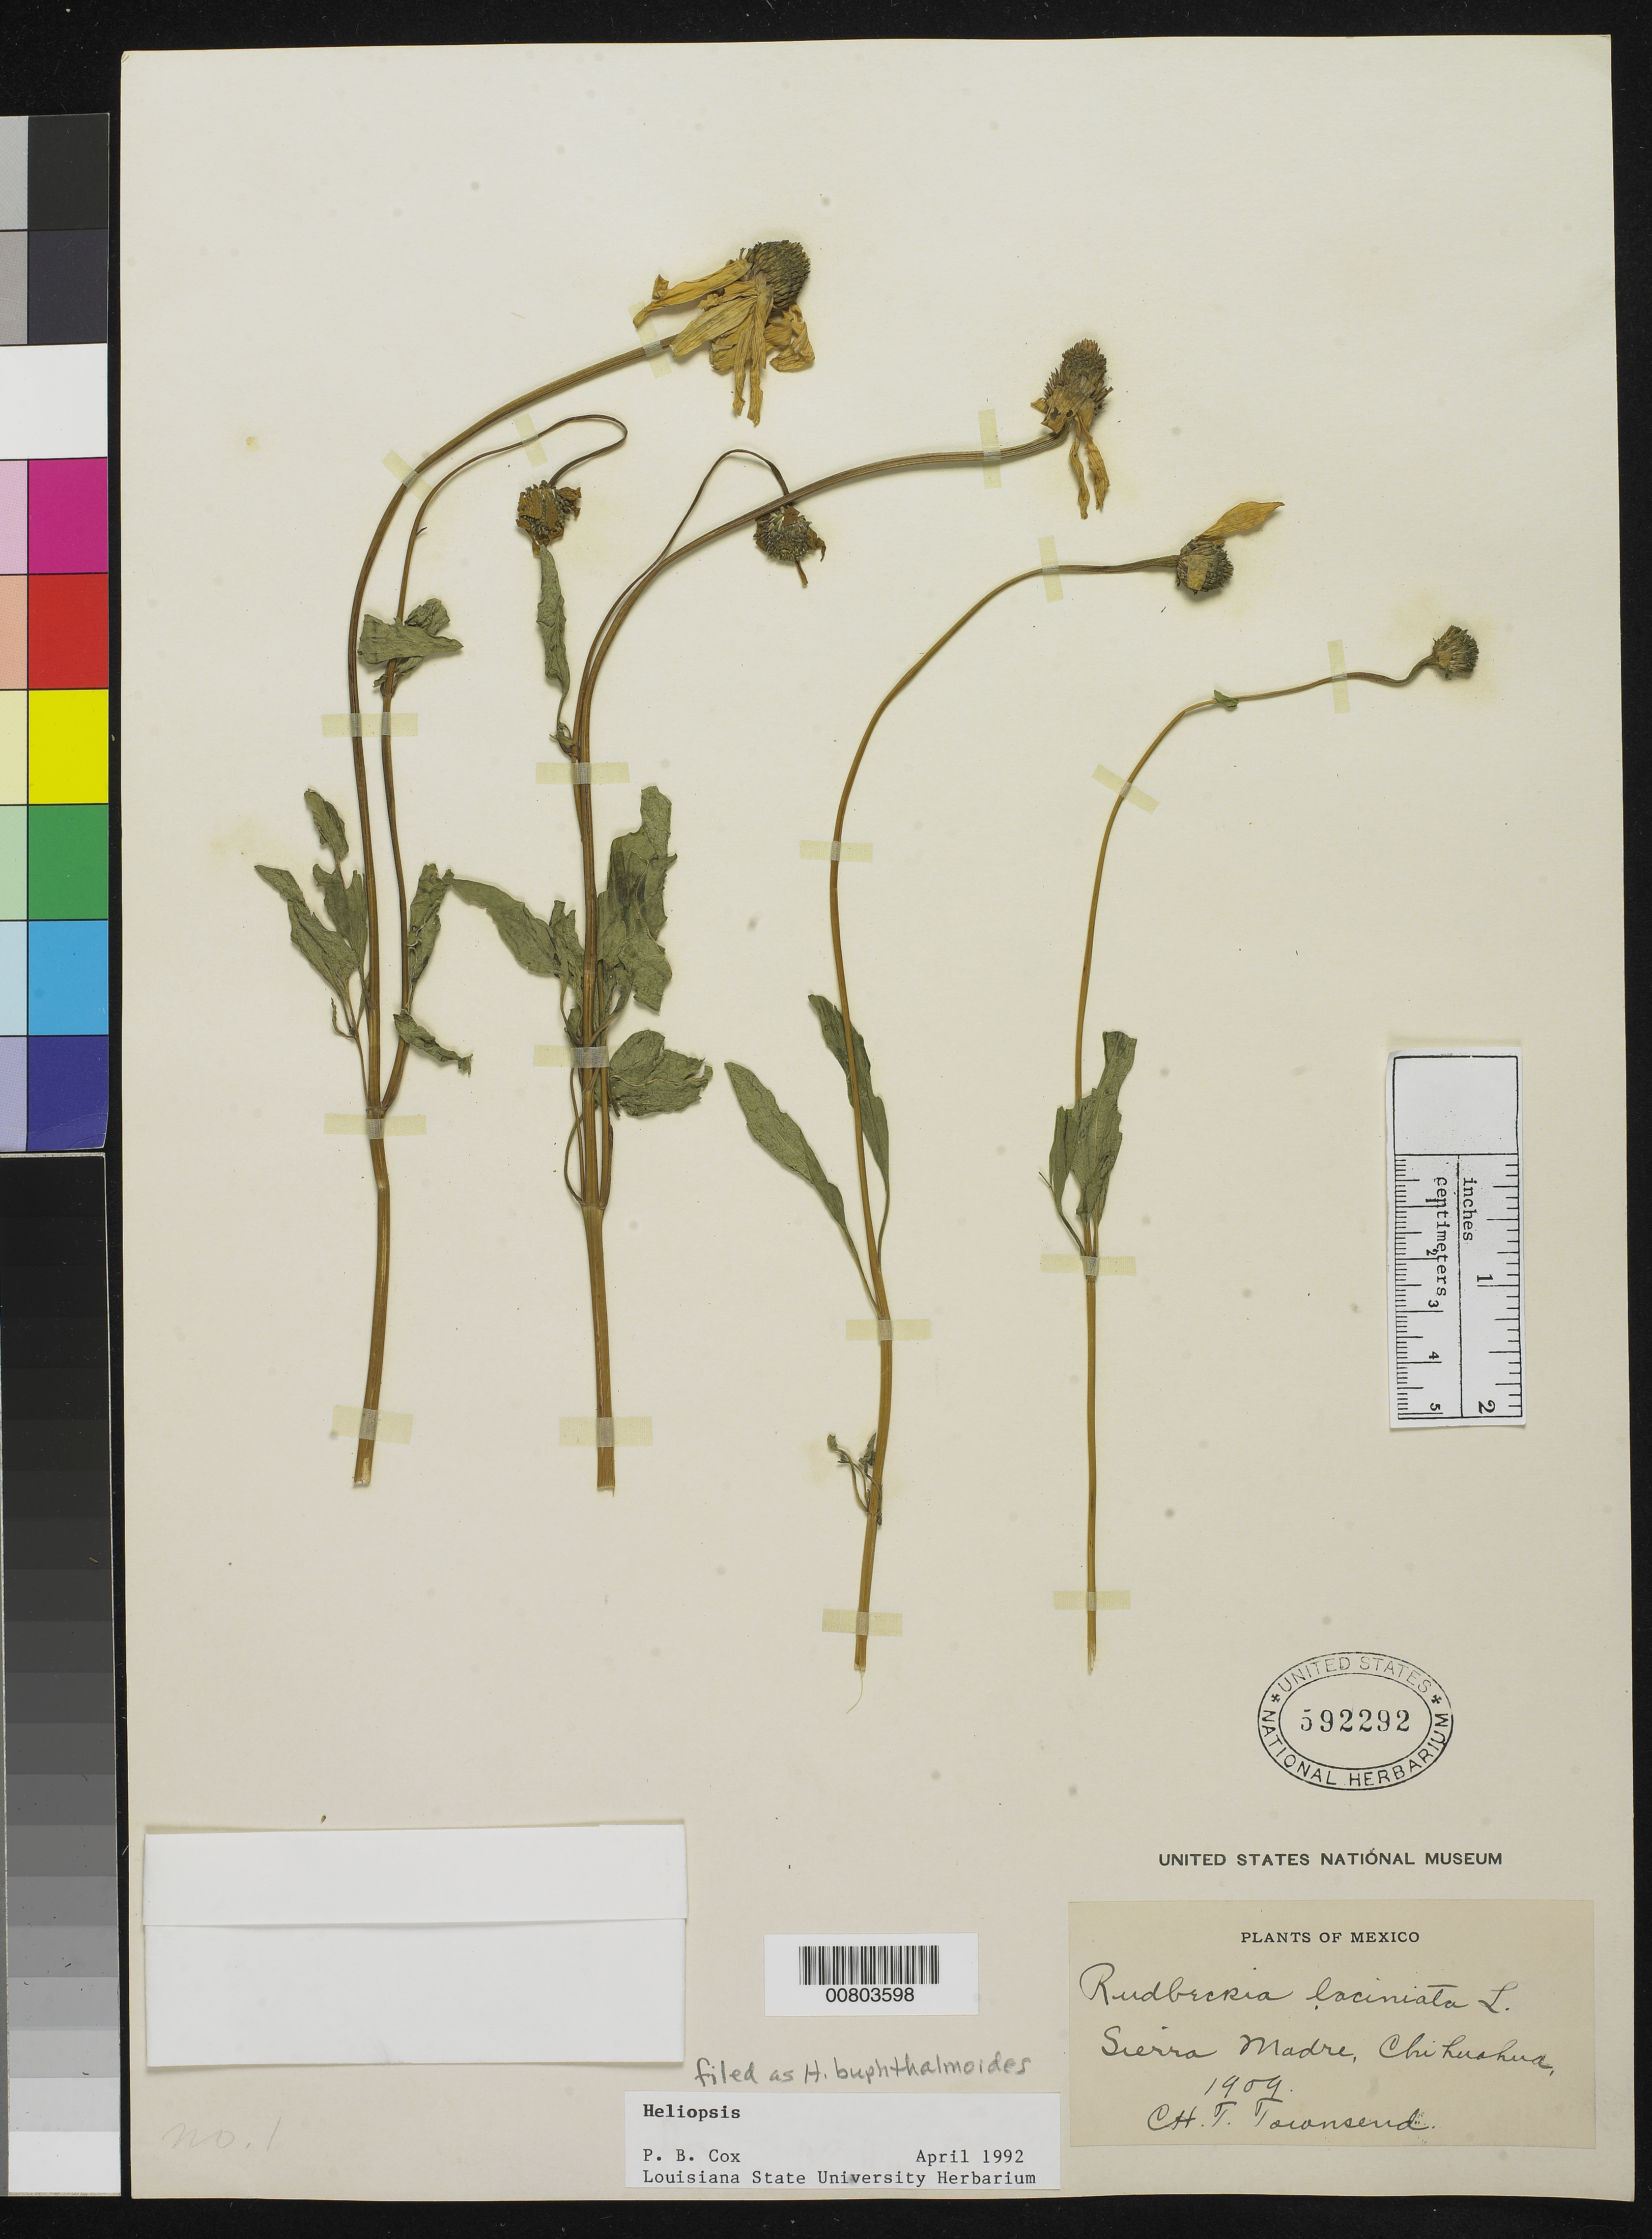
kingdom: Plantae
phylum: Tracheophyta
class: Magnoliopsida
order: Asterales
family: Asteraceae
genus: Heliopsis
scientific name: Heliopsis buphthalmoides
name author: (Jacq.) Dunal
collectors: C. H. T. Townsend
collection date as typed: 1909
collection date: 1909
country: Mexico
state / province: Chihuahua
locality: Sierra Madre, Chihuahua.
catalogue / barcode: US 592292